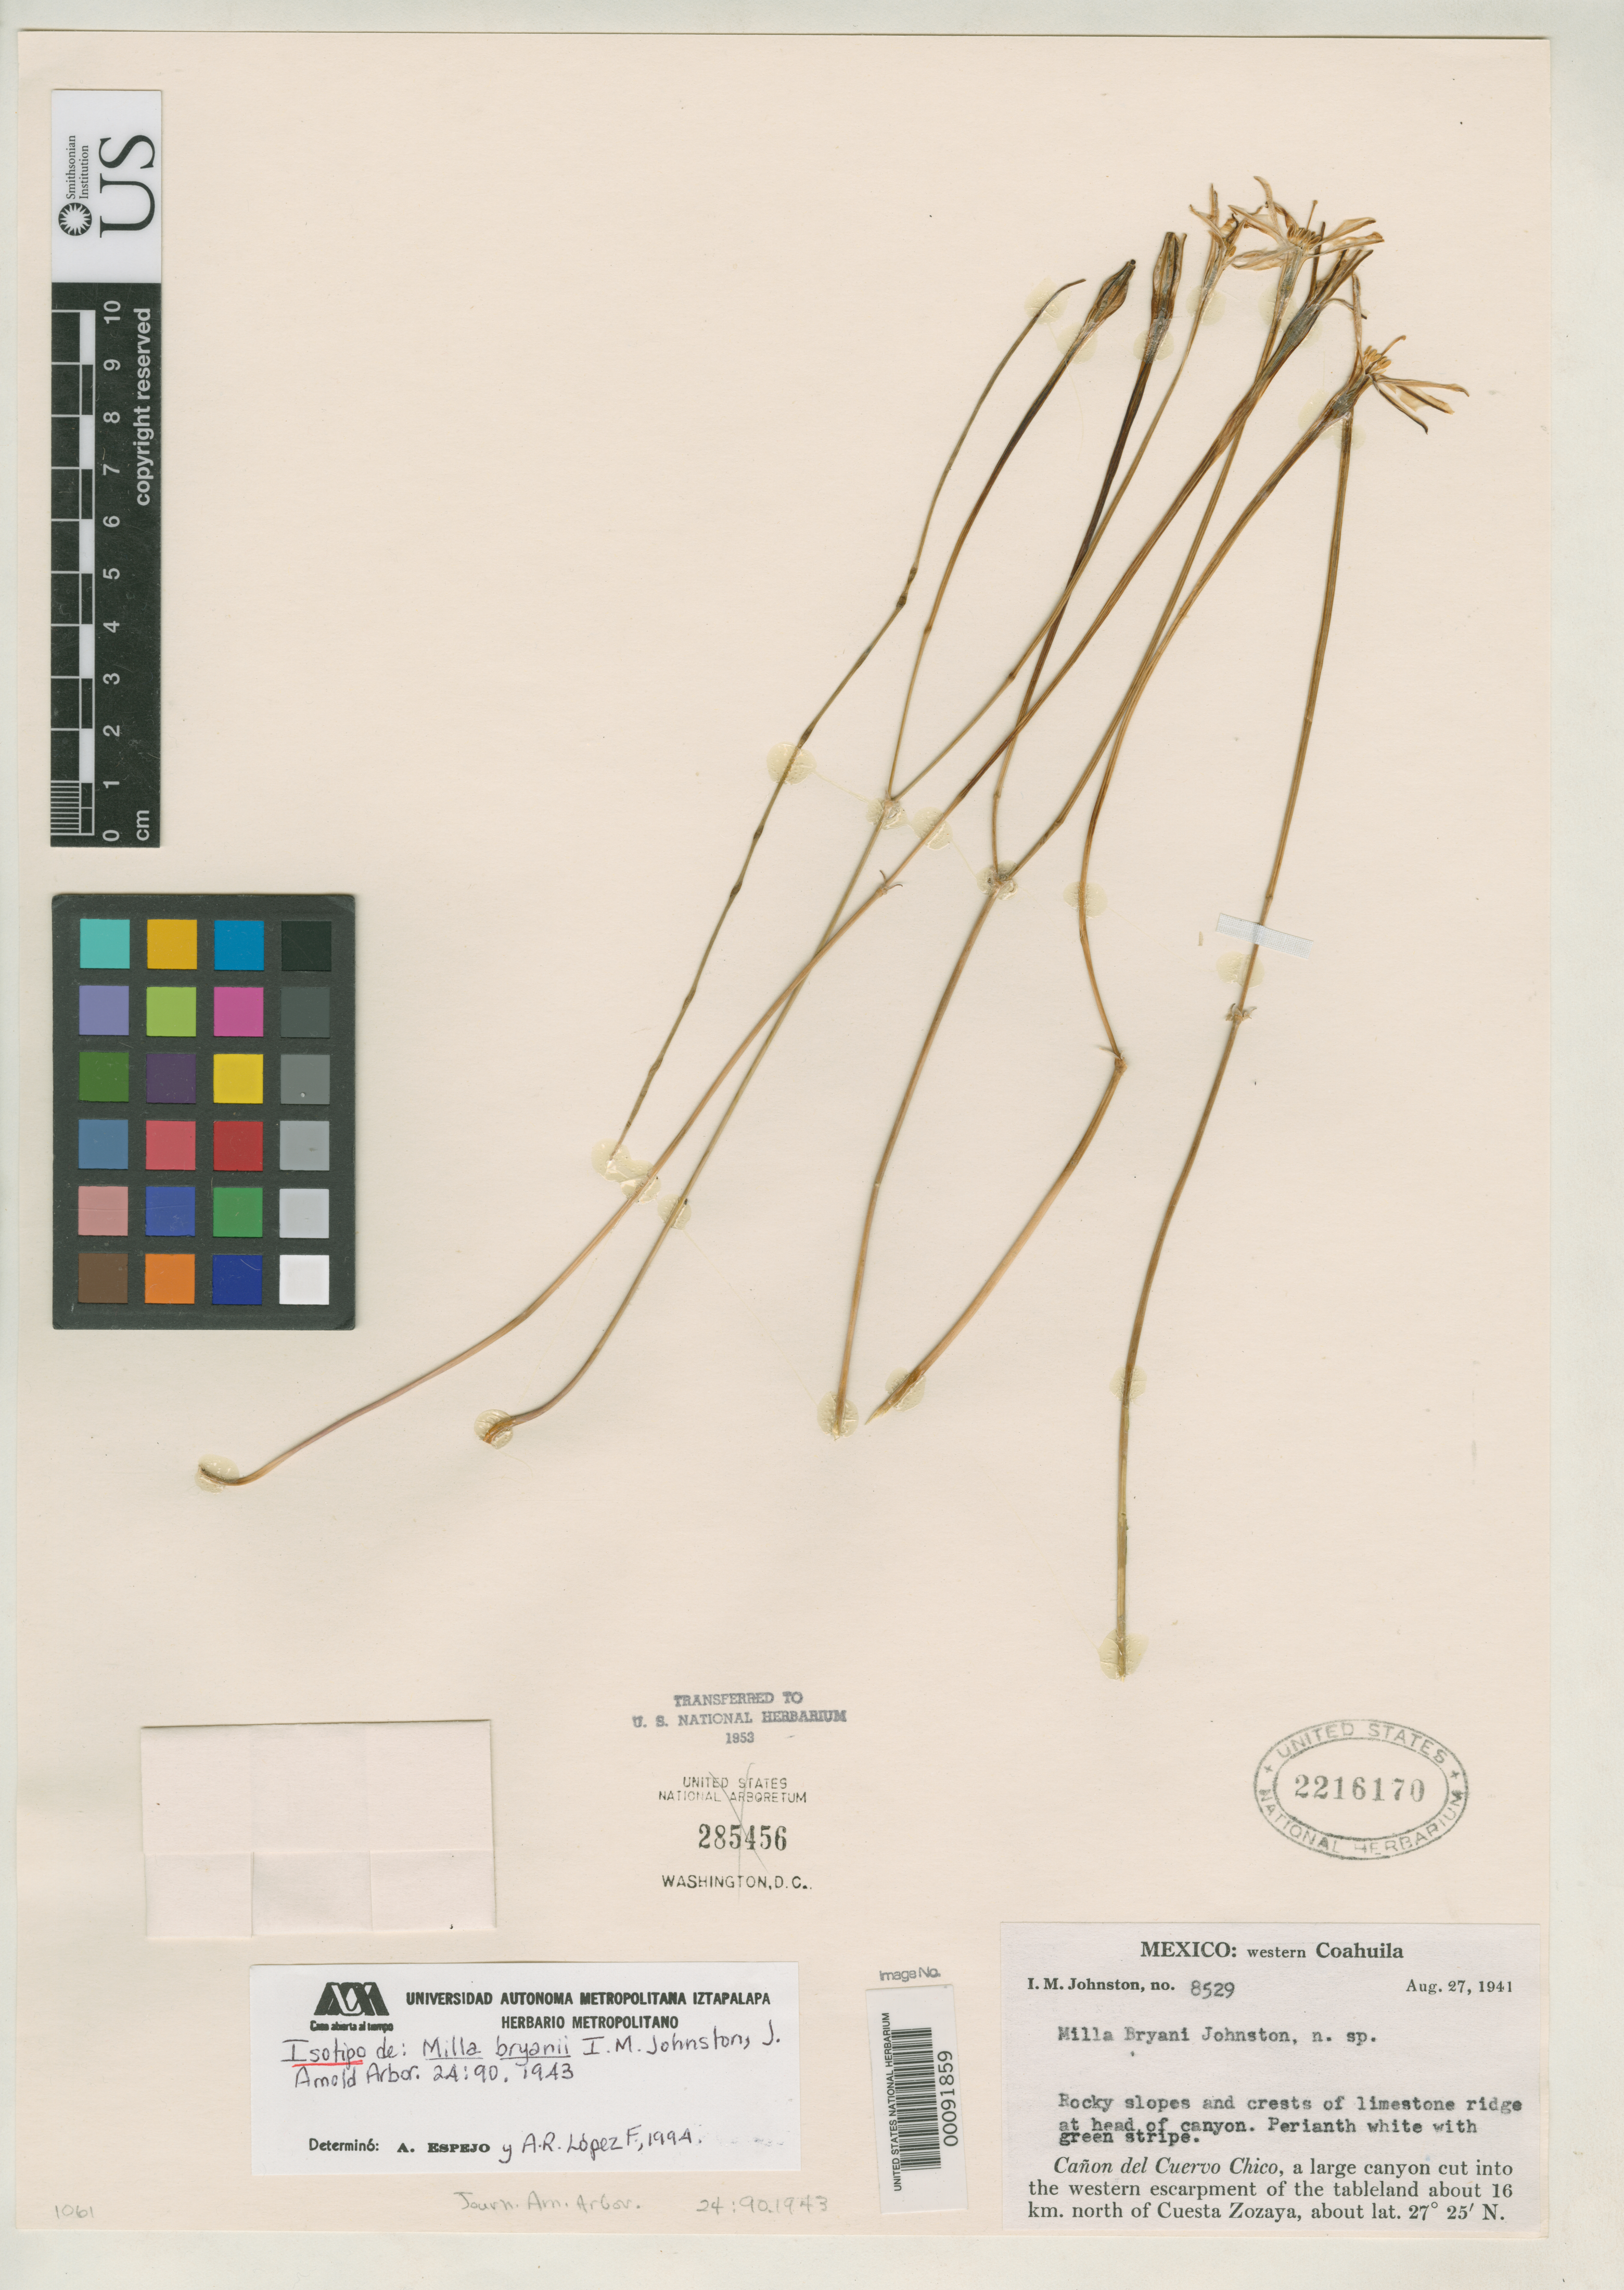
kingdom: Plantae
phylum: Tracheophyta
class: Liliopsida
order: Asparagales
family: Asparagaceae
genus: Milla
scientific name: Milla bryani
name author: I.M. Johnst.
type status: Isotype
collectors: I.M. Johnston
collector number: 8529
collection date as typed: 27 Aug 1941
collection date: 1941-08-27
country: Mexico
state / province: Coahuila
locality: Canon del Cuervo Chico.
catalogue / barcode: US 2216170